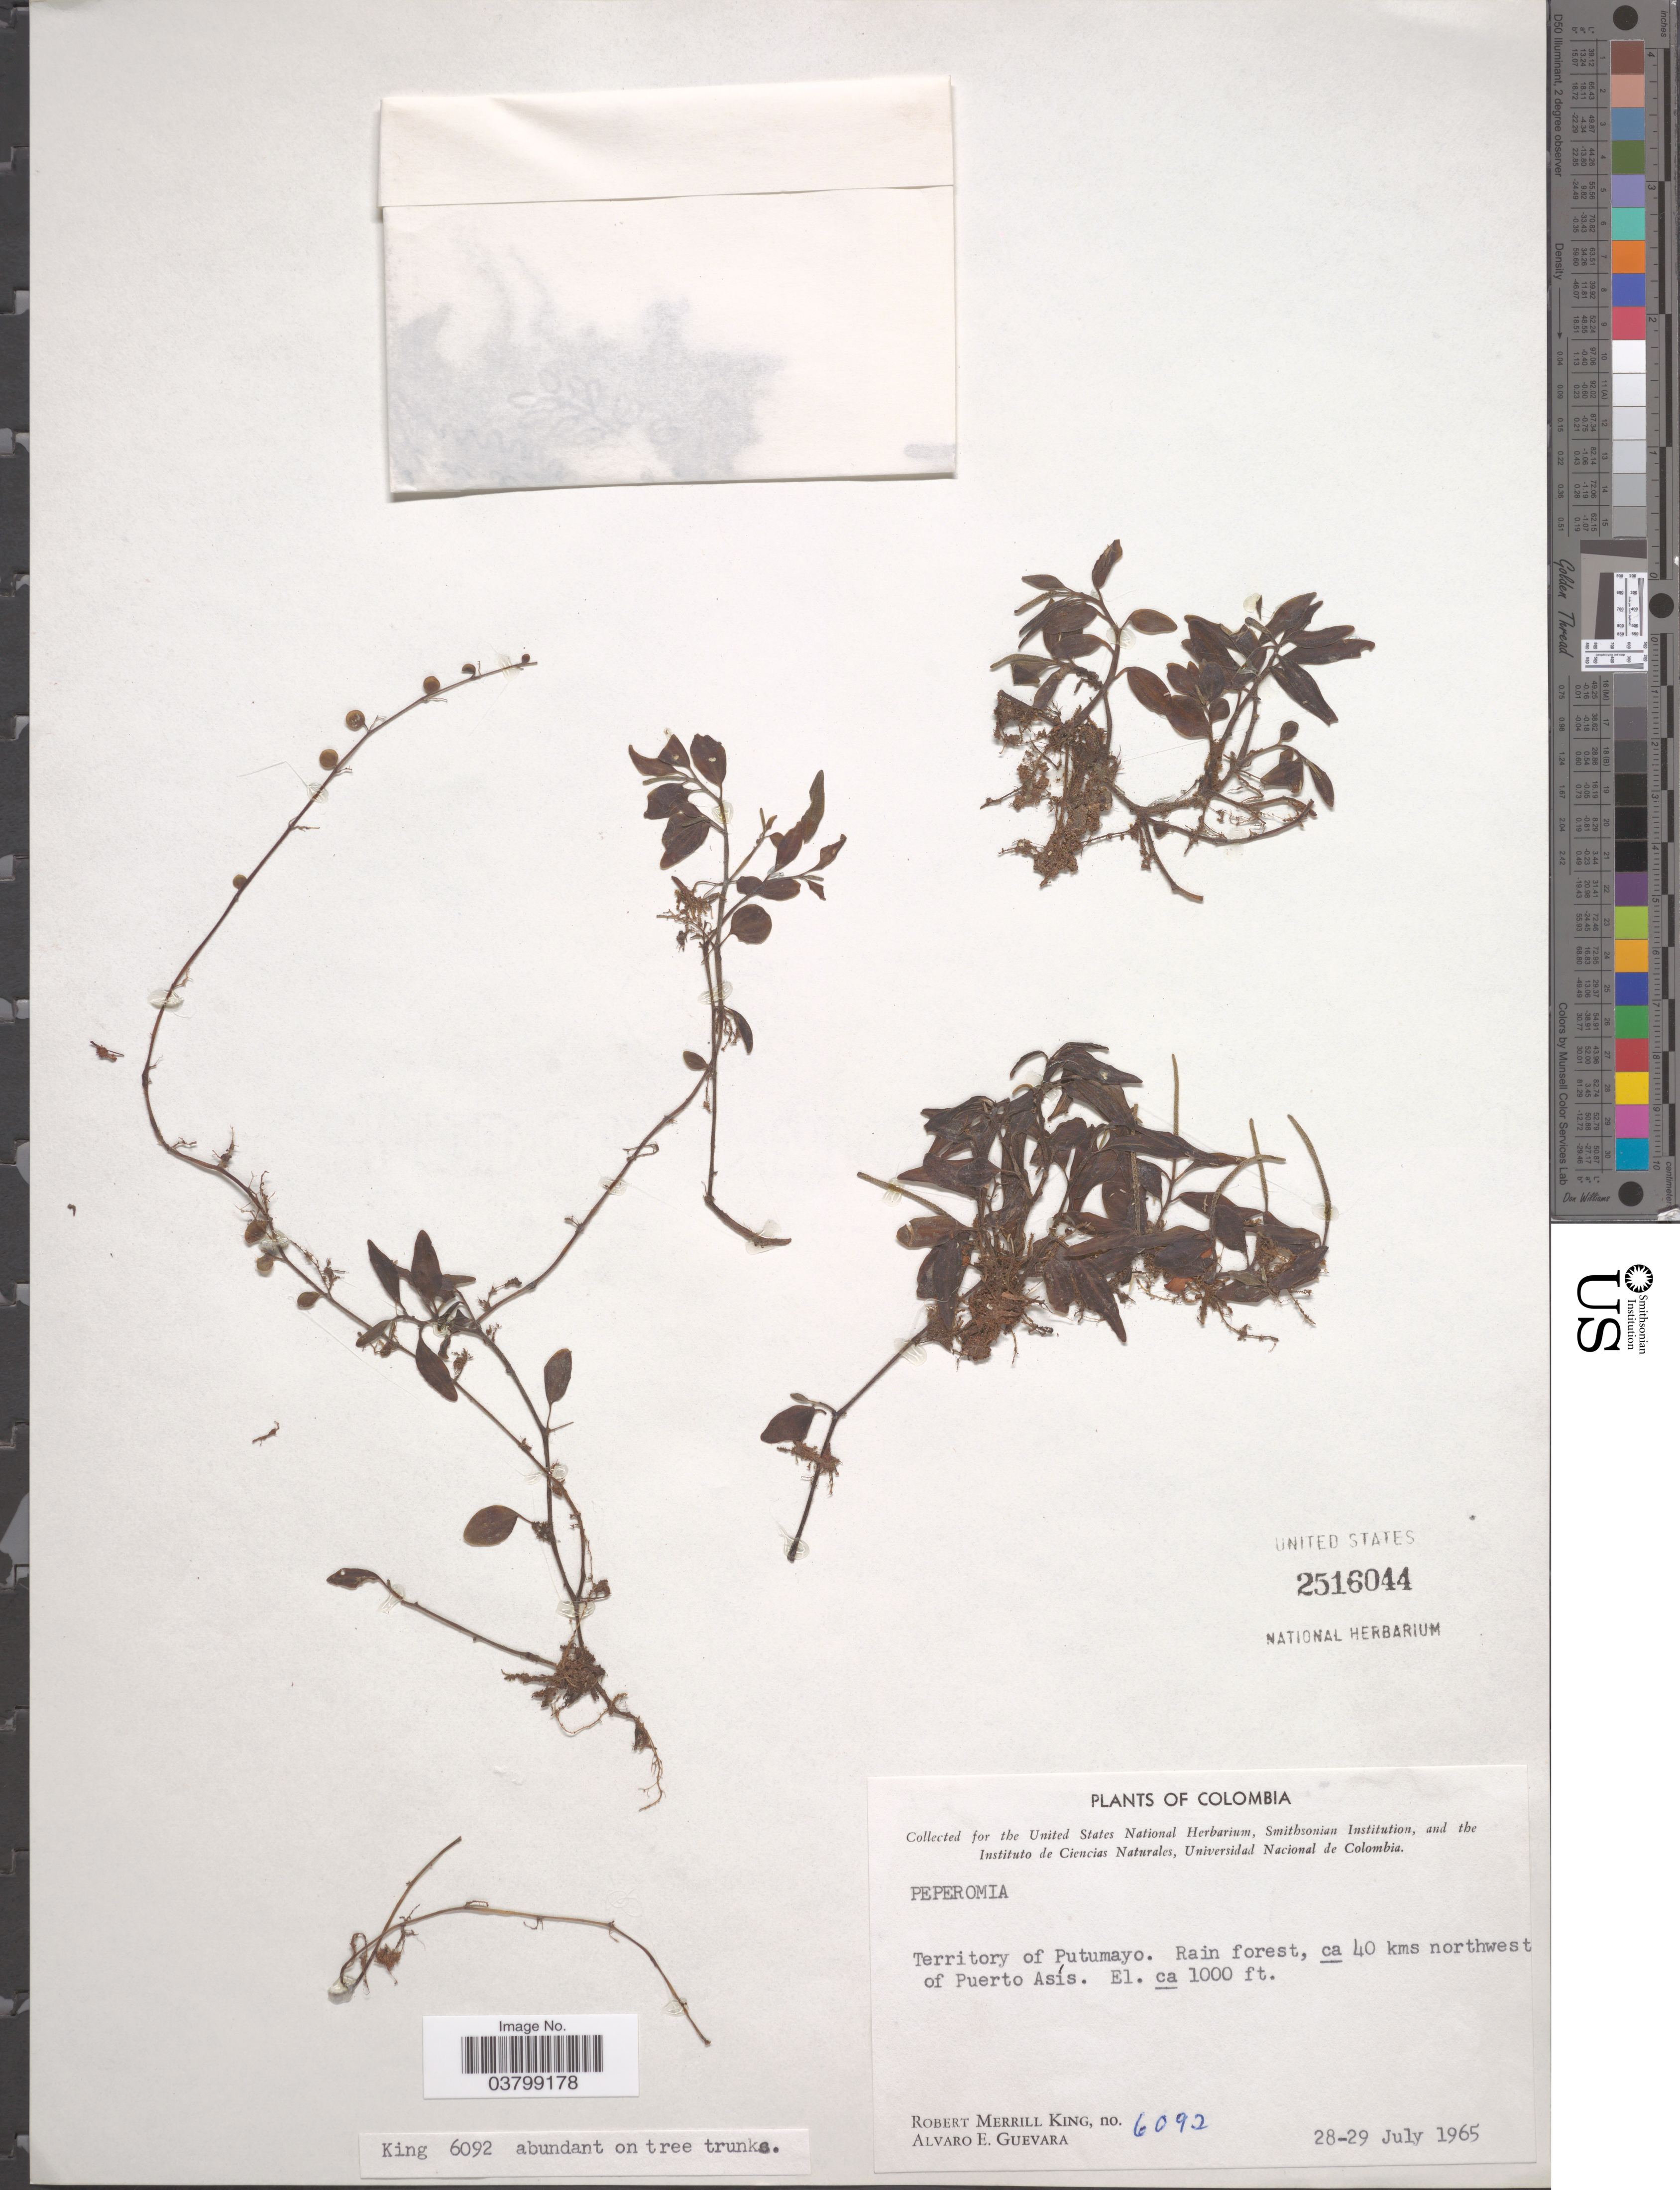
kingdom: Plantae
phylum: Tracheophyta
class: Magnoliopsida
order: Piperales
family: Piperaceae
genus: Peperomia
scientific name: Peperomia sp.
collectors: R. M. King & A. E. Guevara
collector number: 6092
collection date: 1965-07-28/1965-07-29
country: Colombia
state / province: Putumayo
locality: Territory of Putumayo. Rain forest, ca 40 kms northwest of Puerto Asís.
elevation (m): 305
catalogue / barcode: US 2516044